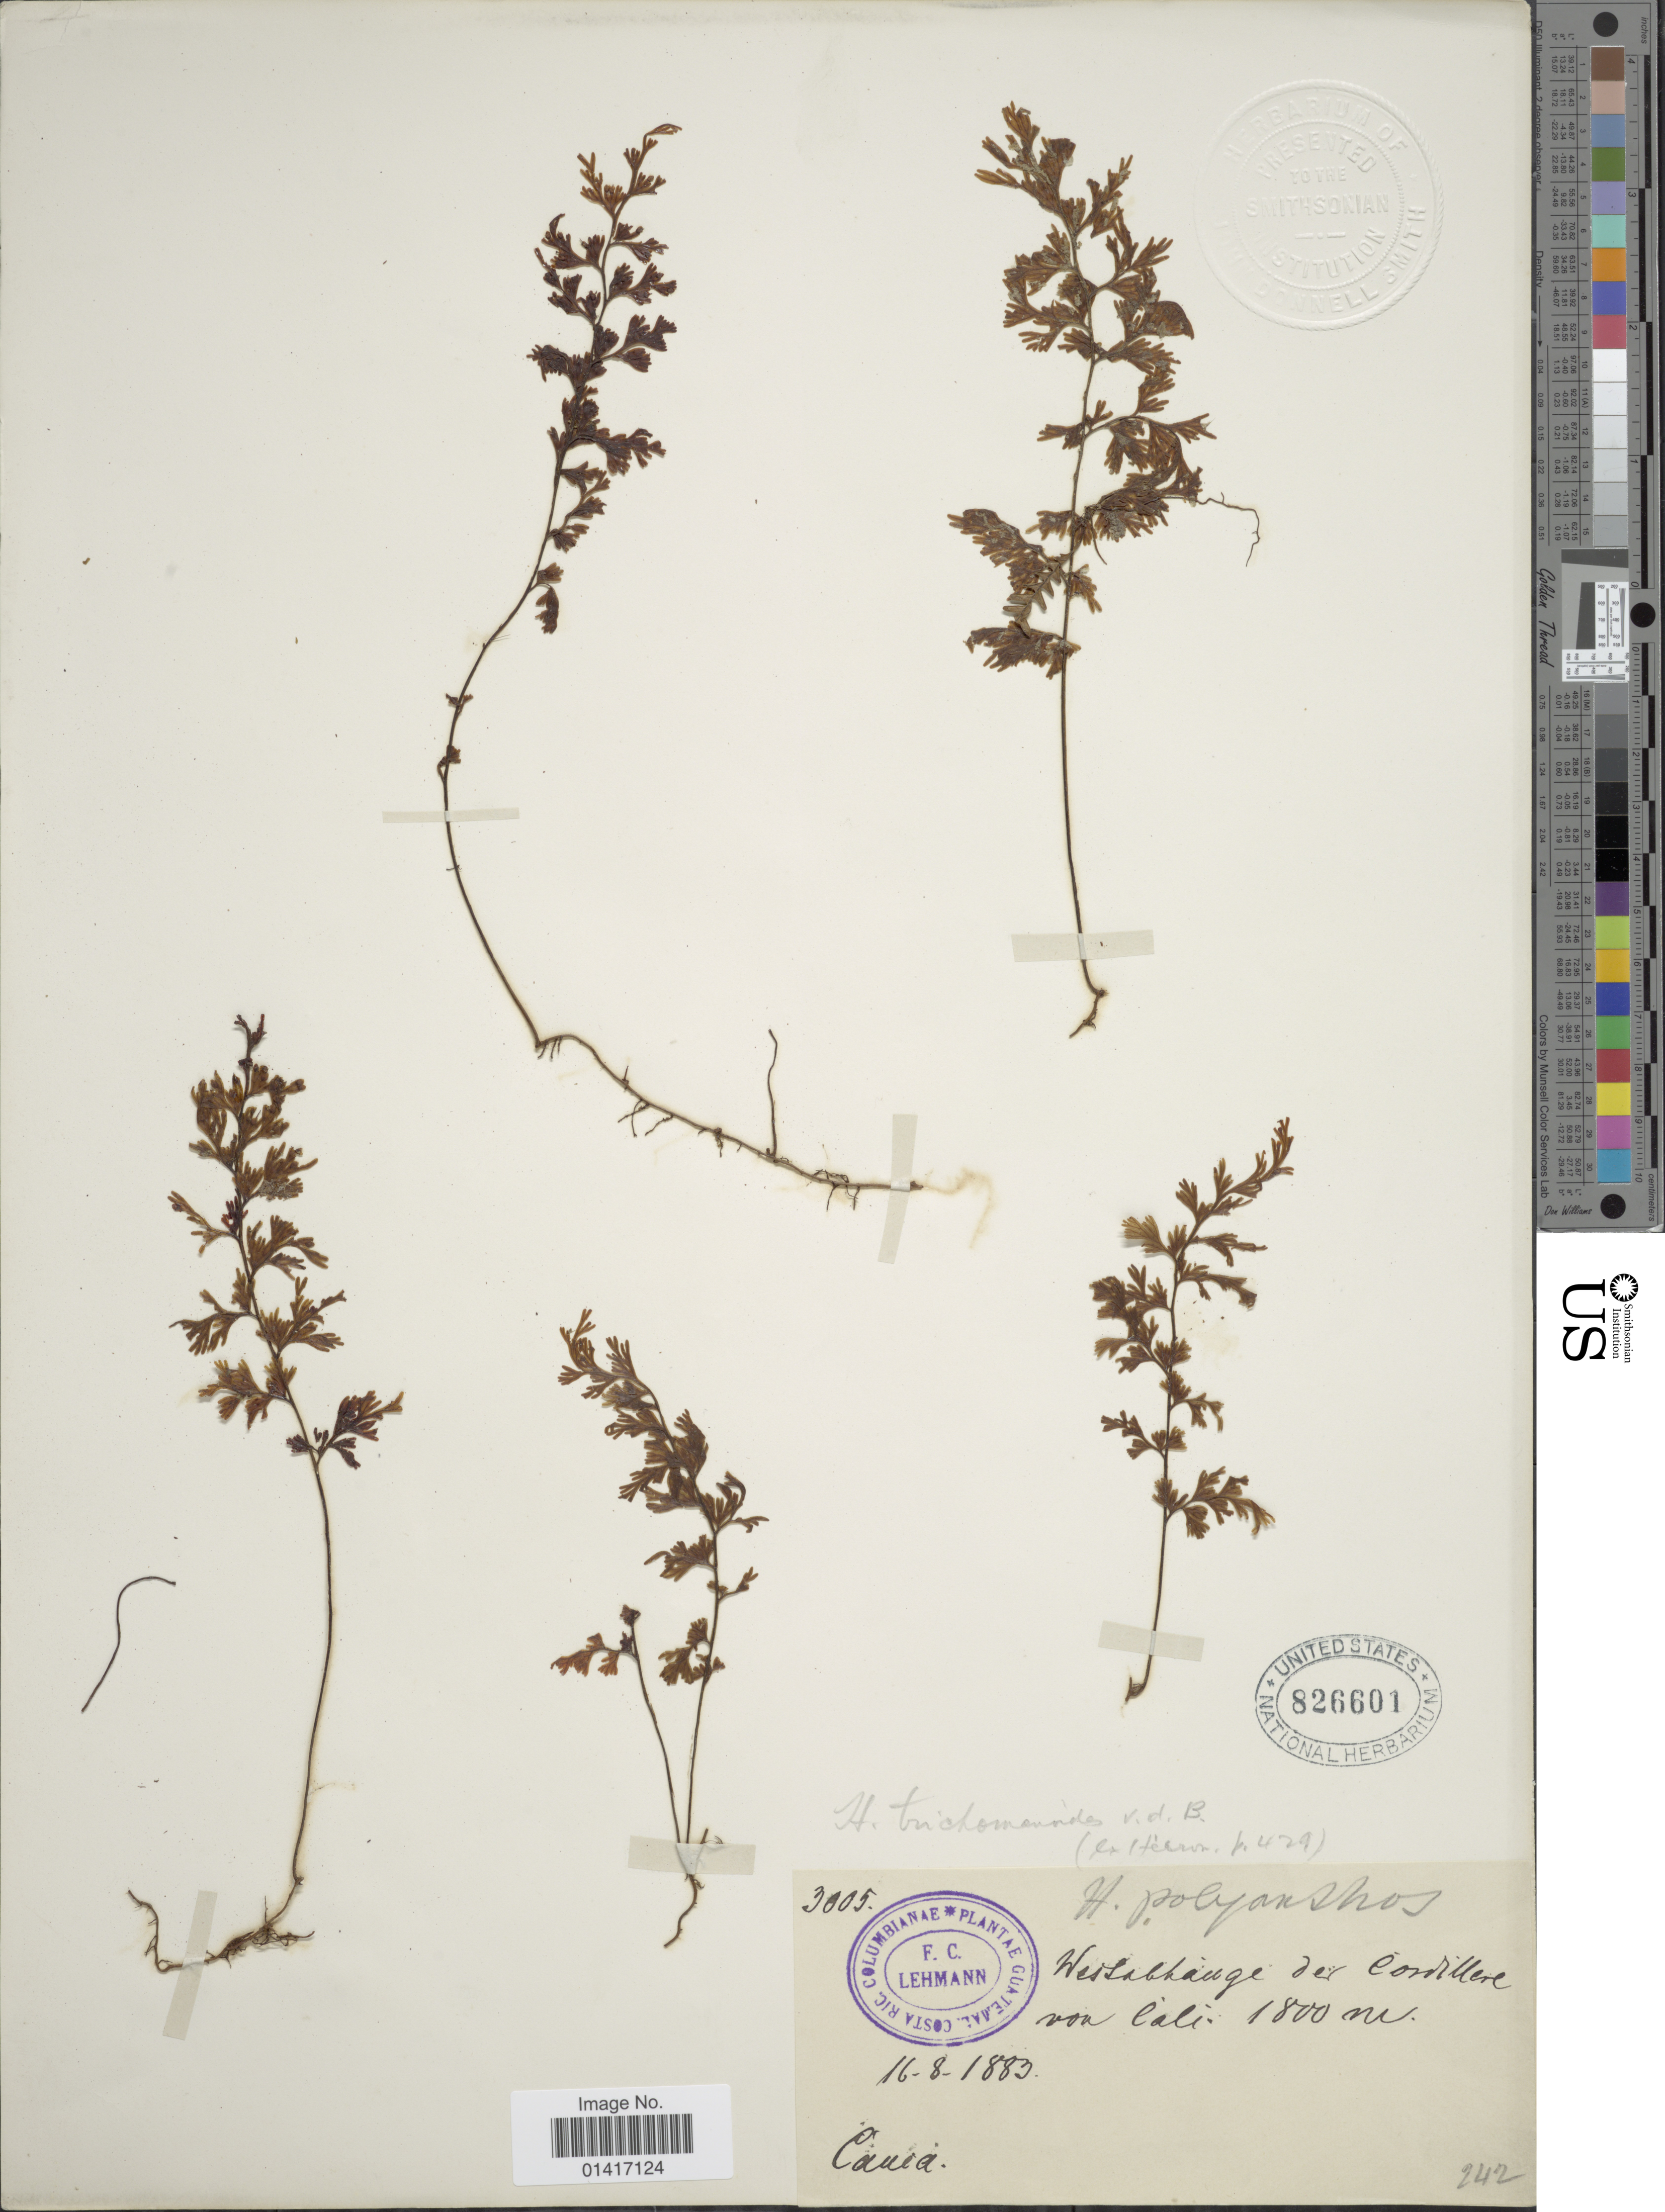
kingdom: Plantae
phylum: Tracheophyta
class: Polypodiopsida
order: Hymenophyllales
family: Hymenophyllaceae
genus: Hymenophyllum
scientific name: Hymenophyllum trichomanoides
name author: Bosch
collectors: F. C. Lehmann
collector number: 3005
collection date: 1883-08-16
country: Colombia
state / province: Cauca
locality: Wetabhang del Cordillere von Cali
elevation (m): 1800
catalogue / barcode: US 826601